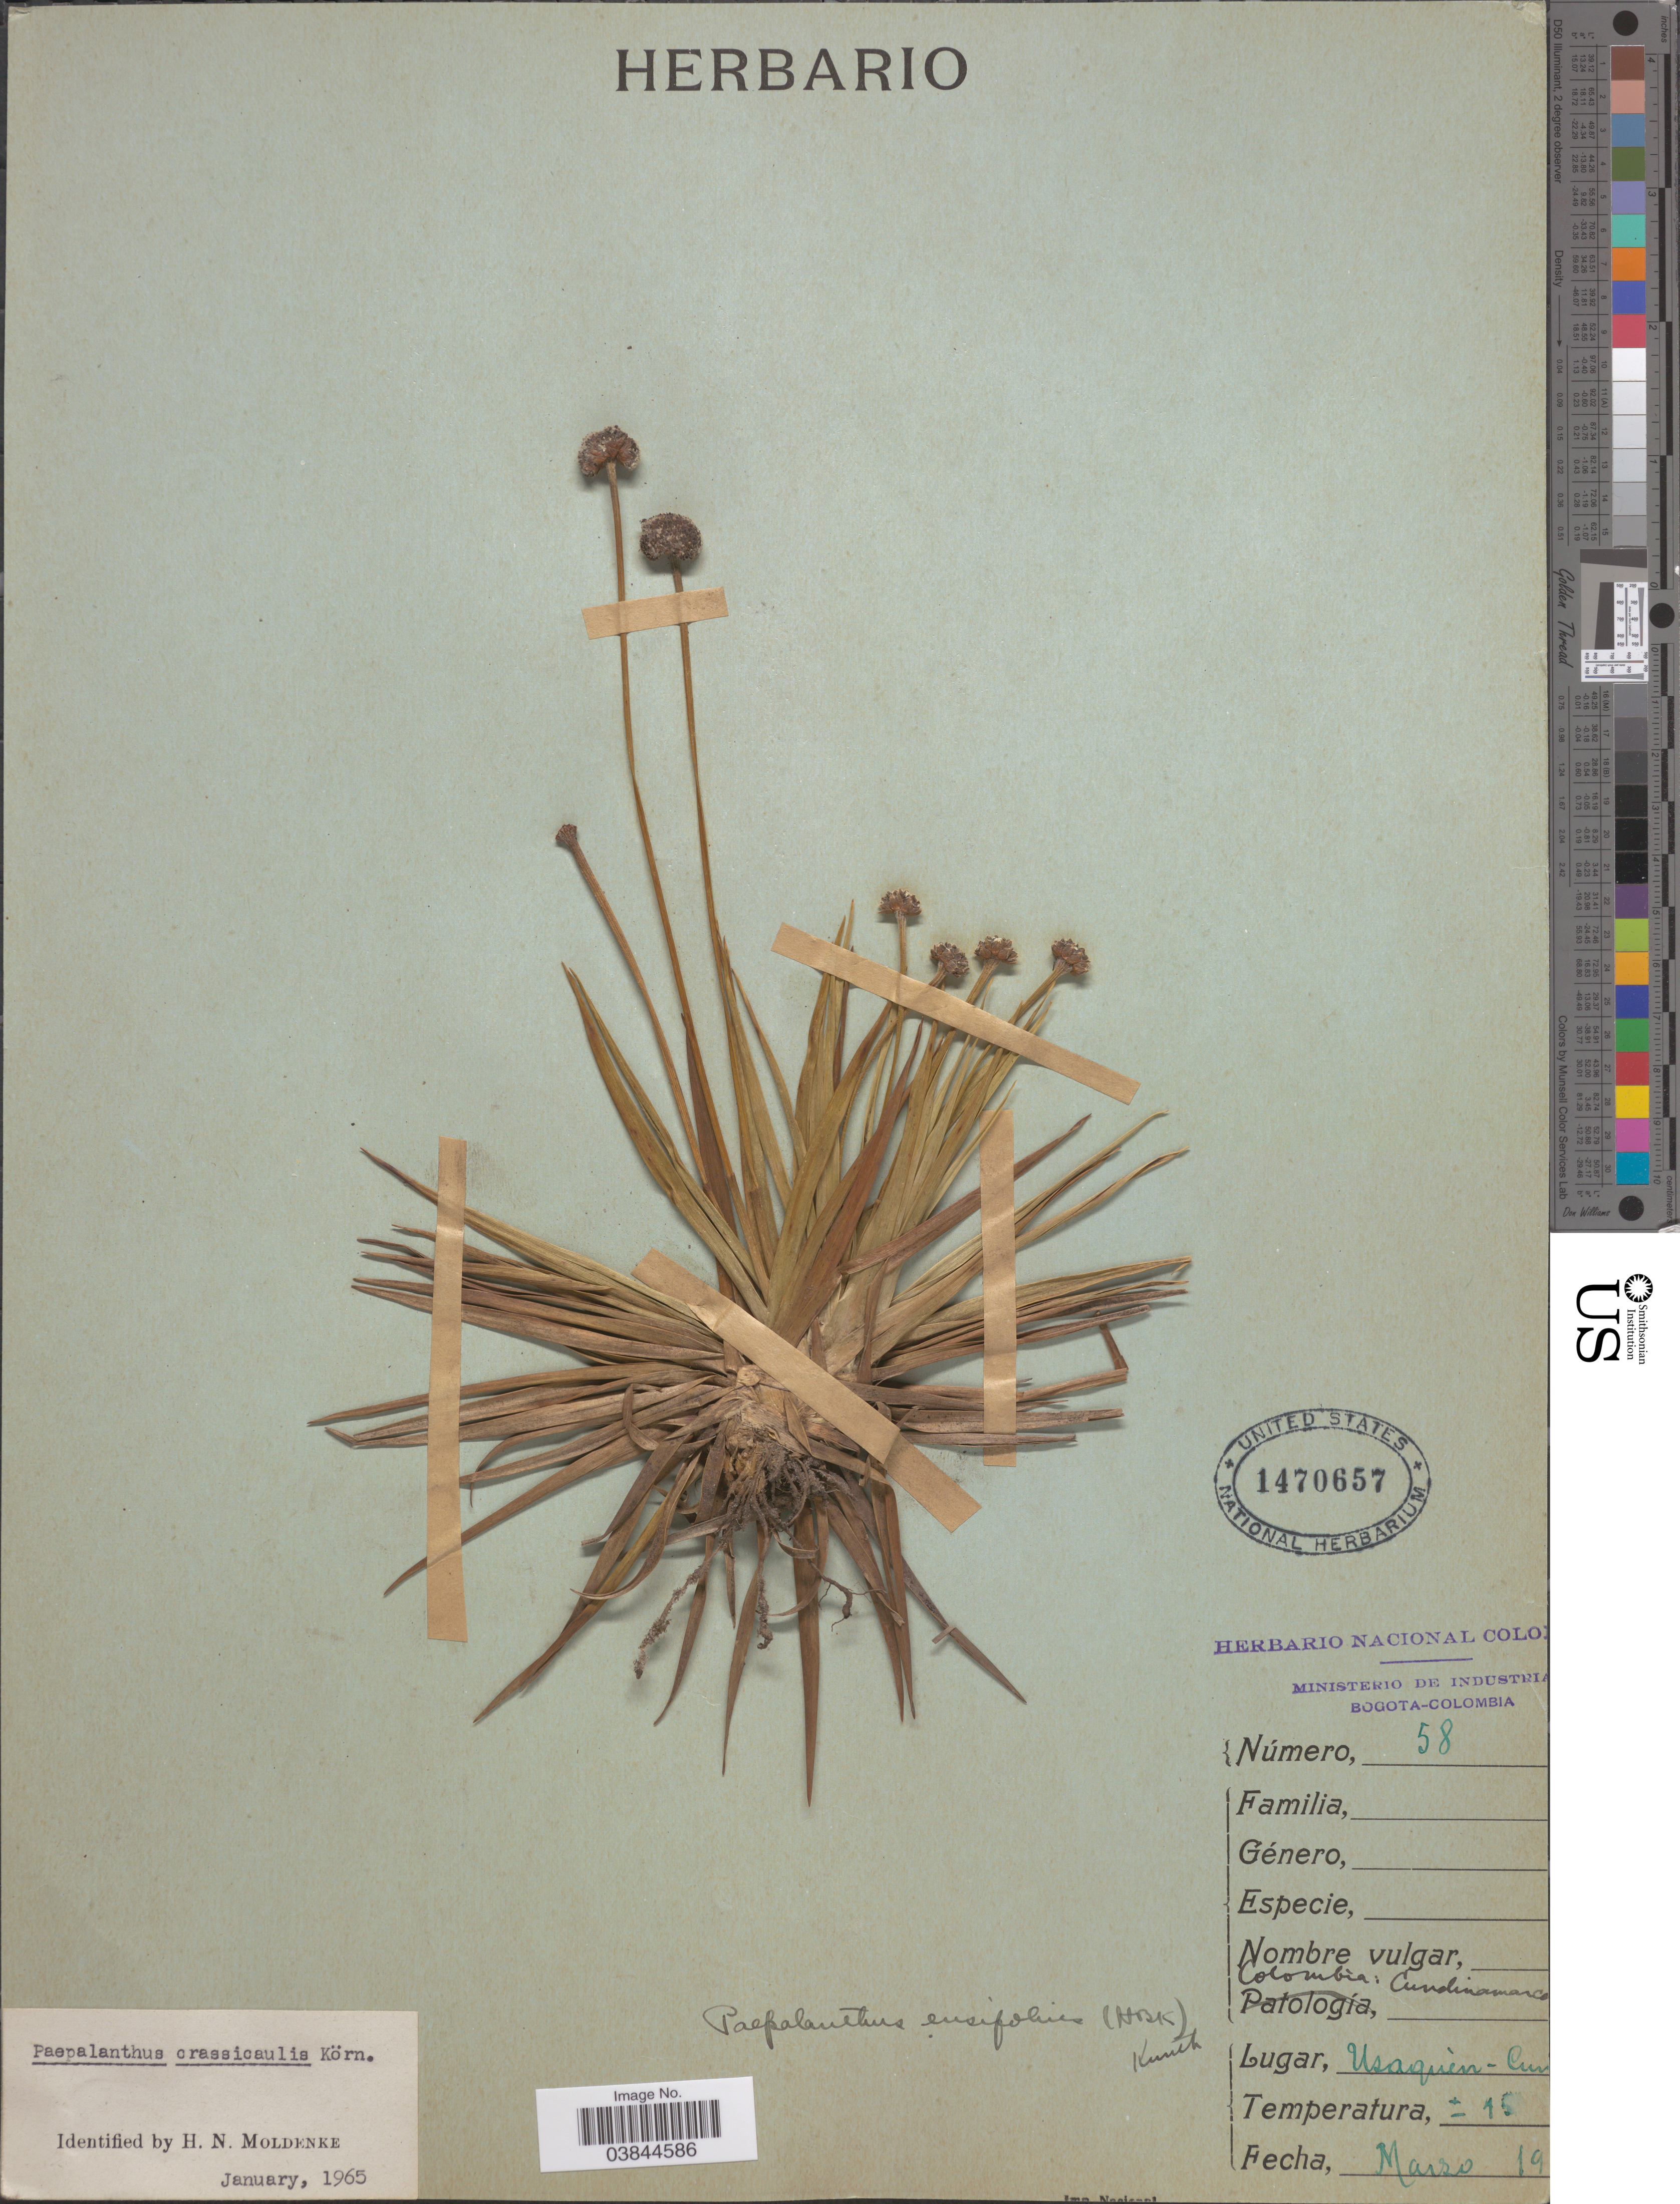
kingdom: Plantae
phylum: Tracheophyta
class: Liliopsida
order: Poales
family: Eriocaulaceae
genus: Paepalanthus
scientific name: Paepalanthus ensifolius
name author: (Kunth) Kunth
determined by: Sauthier, Laura Jeanne, (SPF), Universidade de Sao Paulo (BRAZIL)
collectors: ex herb. Nac. Colomb.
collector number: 58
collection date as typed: Transcribed d/m/y: /3/19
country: Colombia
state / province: Cundinamarca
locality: Usaquén.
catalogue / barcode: US 1470657